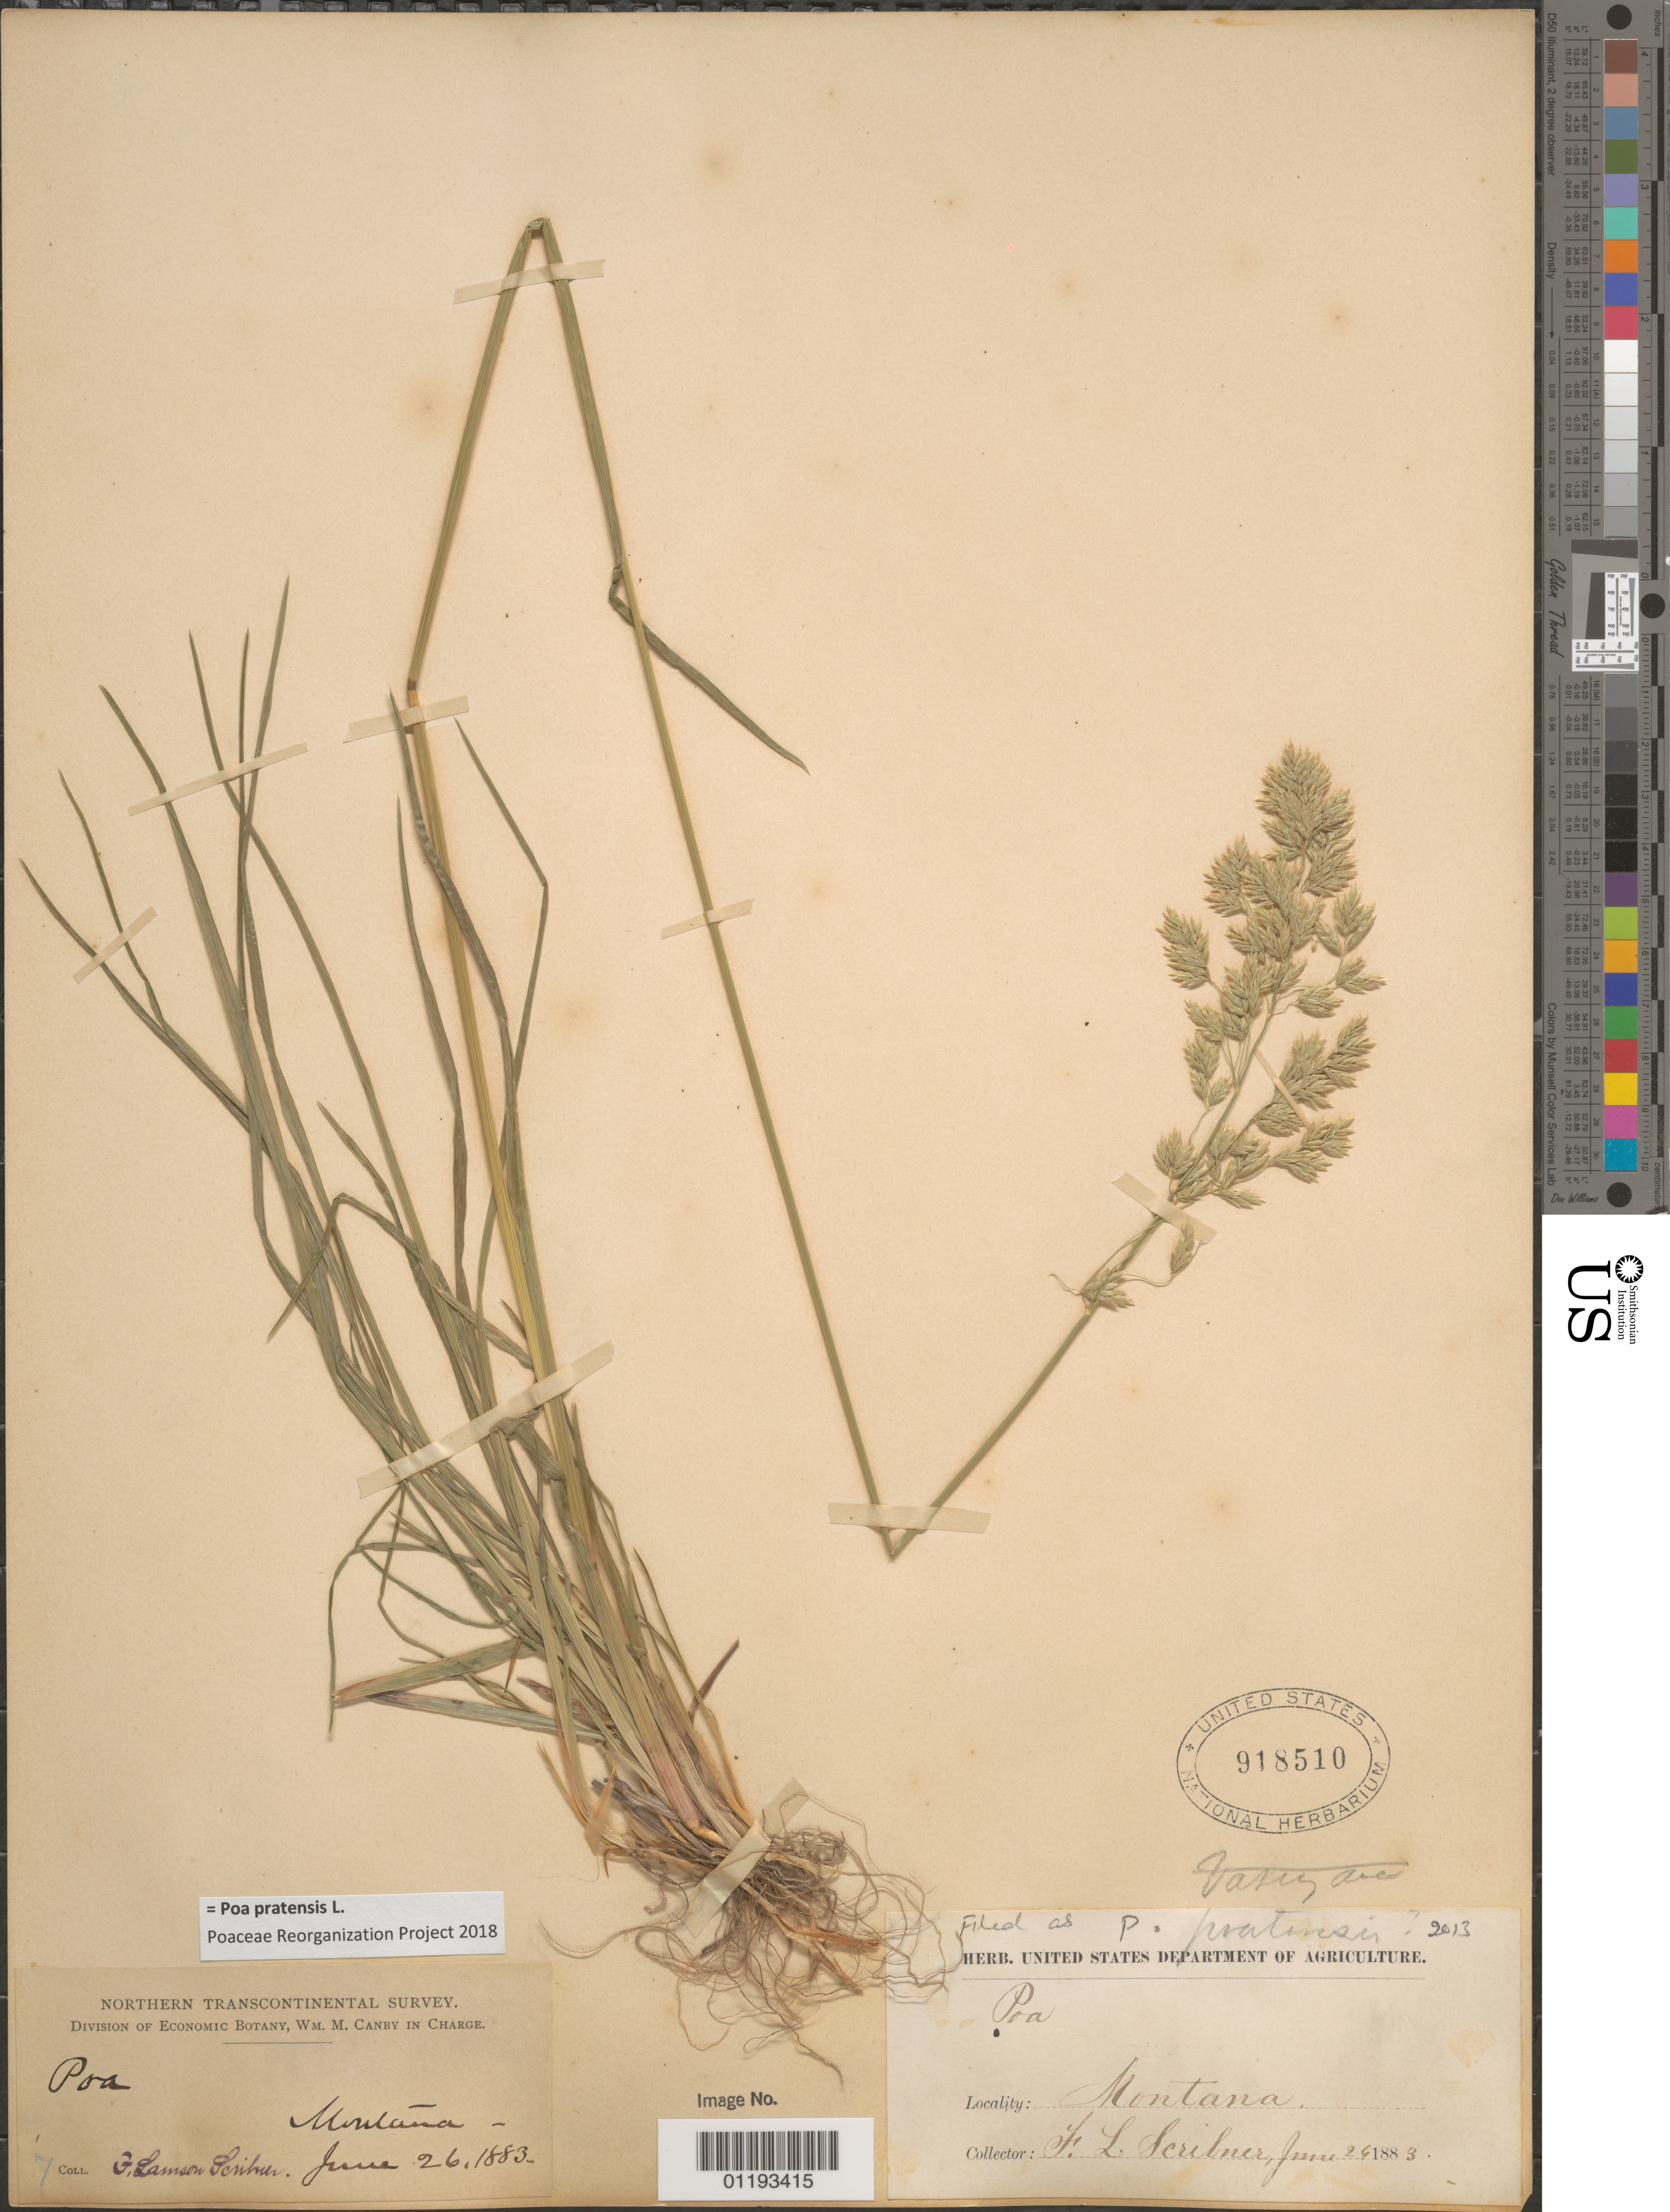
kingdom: Plantae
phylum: Tracheophyta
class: Liliopsida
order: Poales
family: Poaceae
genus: Poa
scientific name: Poa pratensis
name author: L.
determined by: Poaceae Reorganization Project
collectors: F. L. Scribner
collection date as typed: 26 Jun 1883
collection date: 1883-06-26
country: United States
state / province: Montana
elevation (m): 1585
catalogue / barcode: US 918510